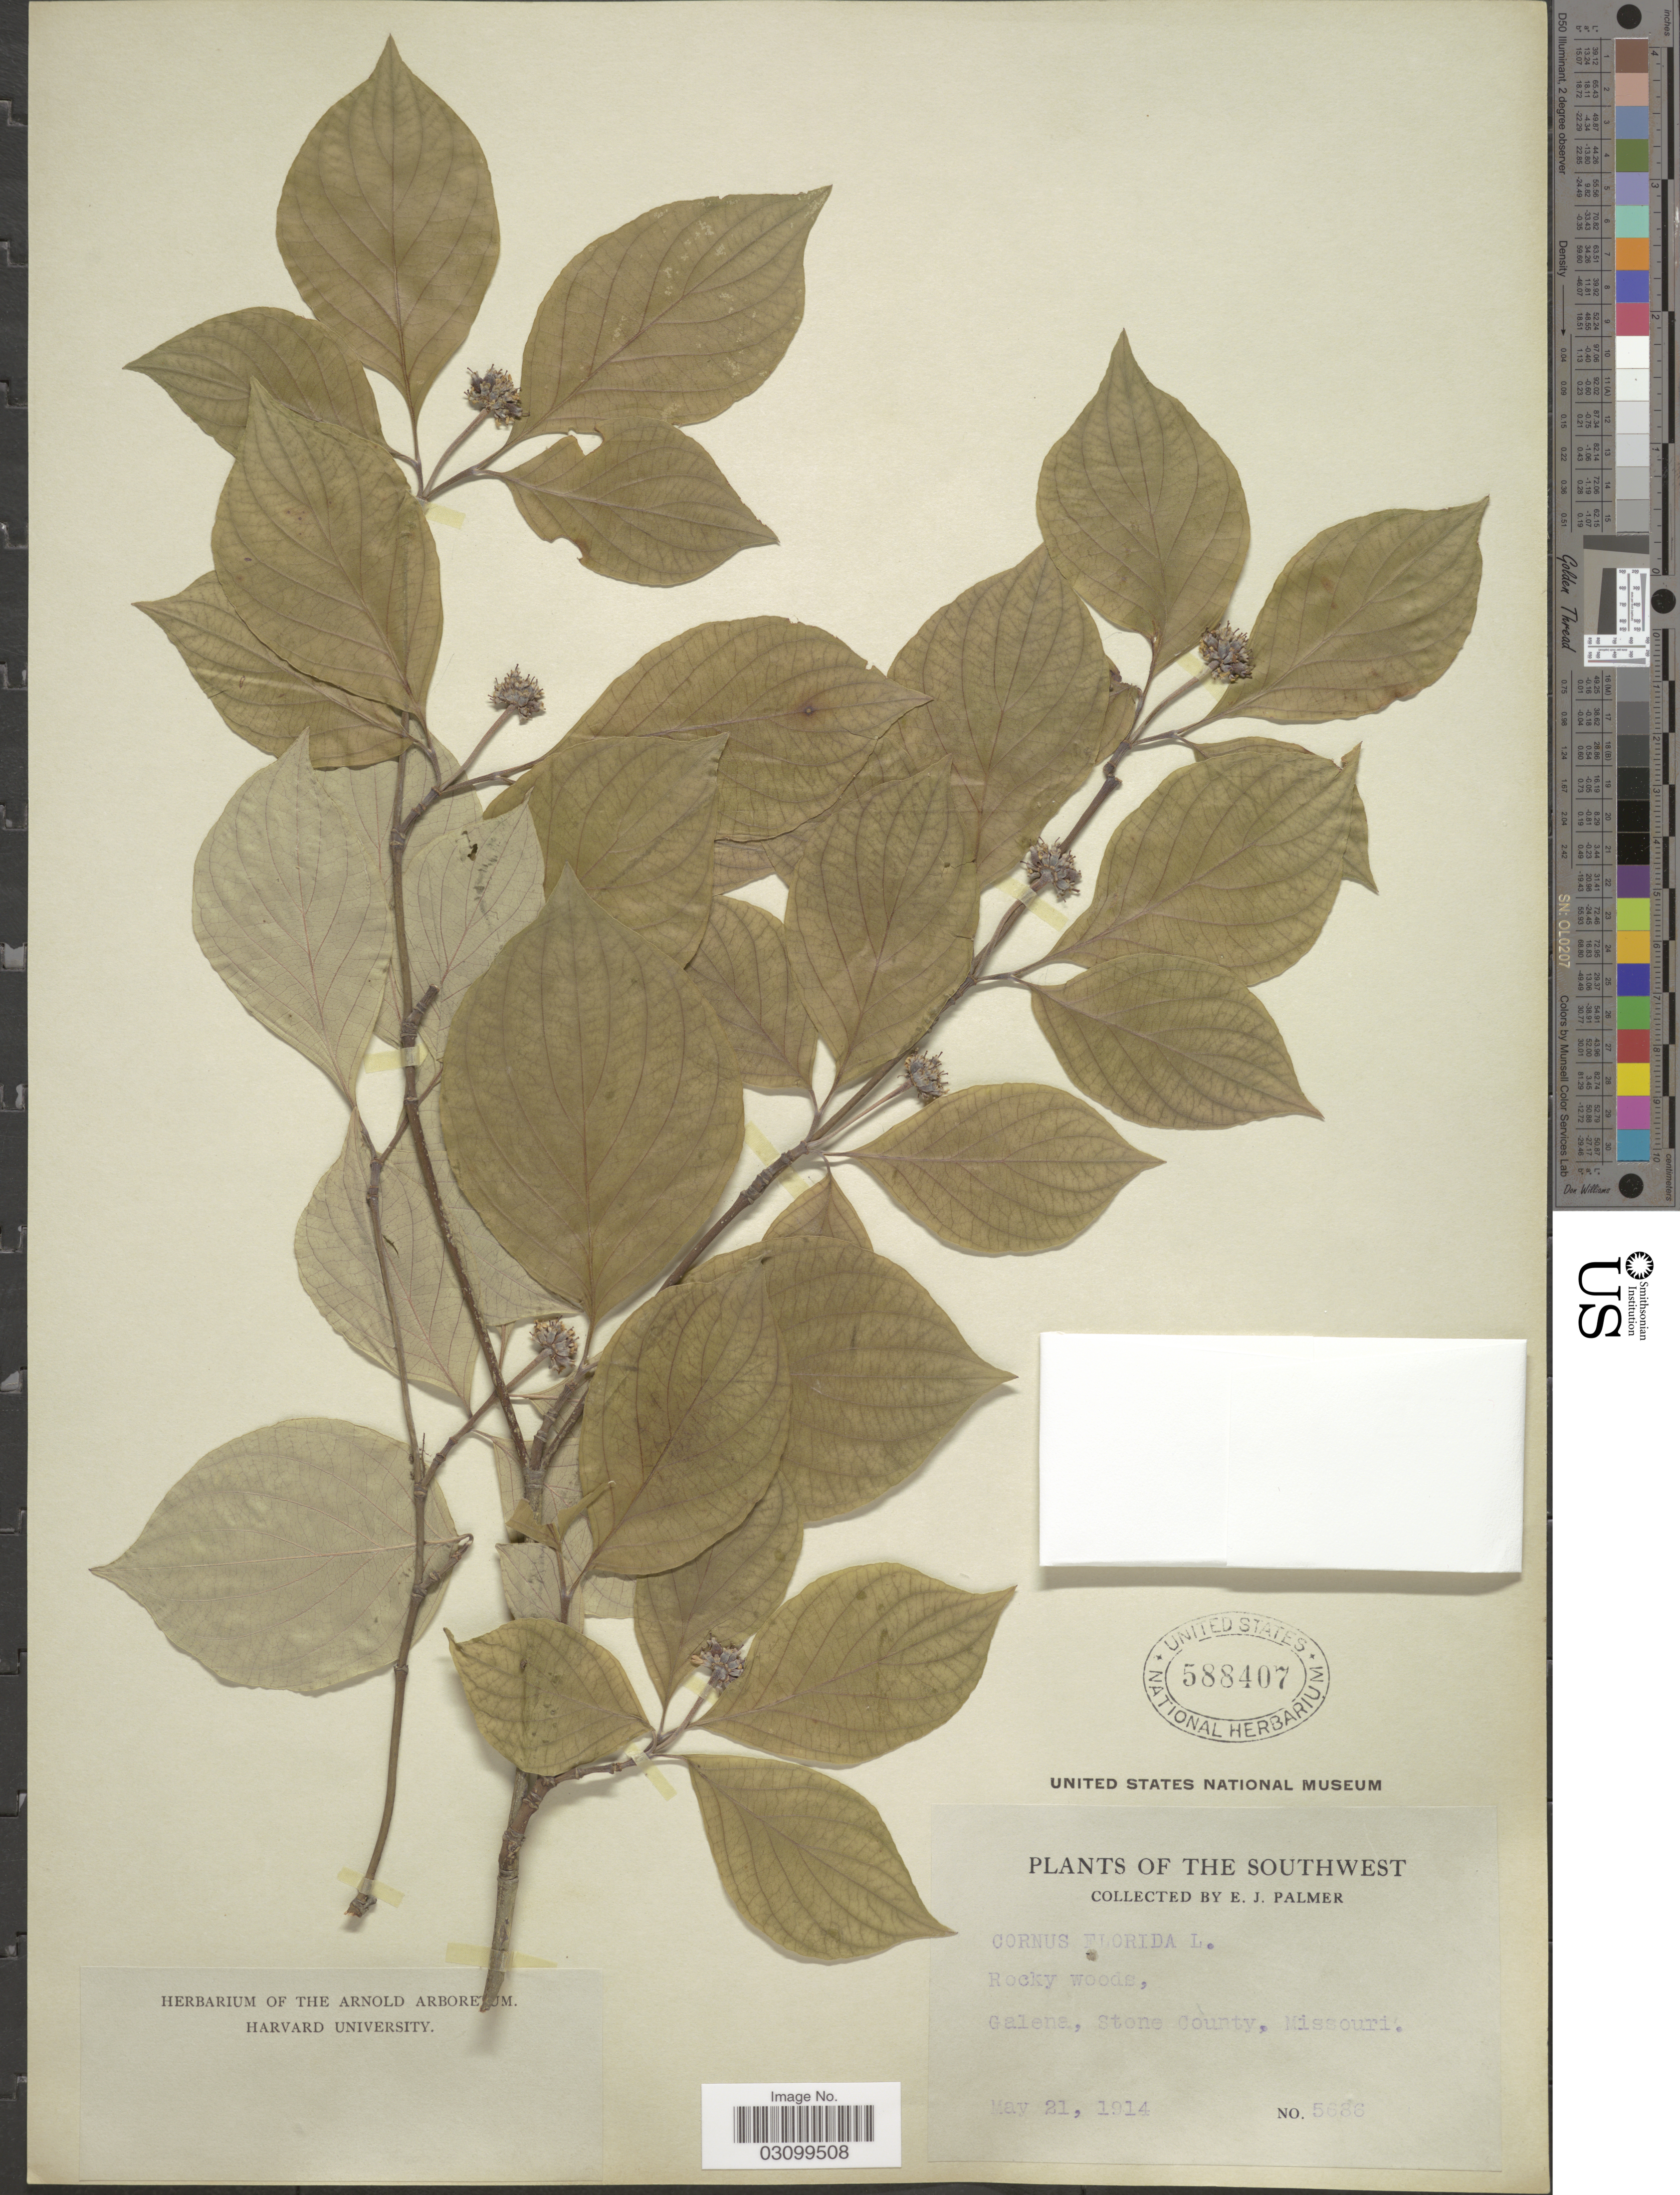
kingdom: Plantae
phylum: Tracheophyta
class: Magnoliopsida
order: Cornales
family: Cornaceae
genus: Cornus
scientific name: Cornus florida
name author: L.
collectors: E. J. Palmer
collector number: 5686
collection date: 1914-05-21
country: United States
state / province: Missouri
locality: The Southwest. Galena, Stone County.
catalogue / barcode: US 588407